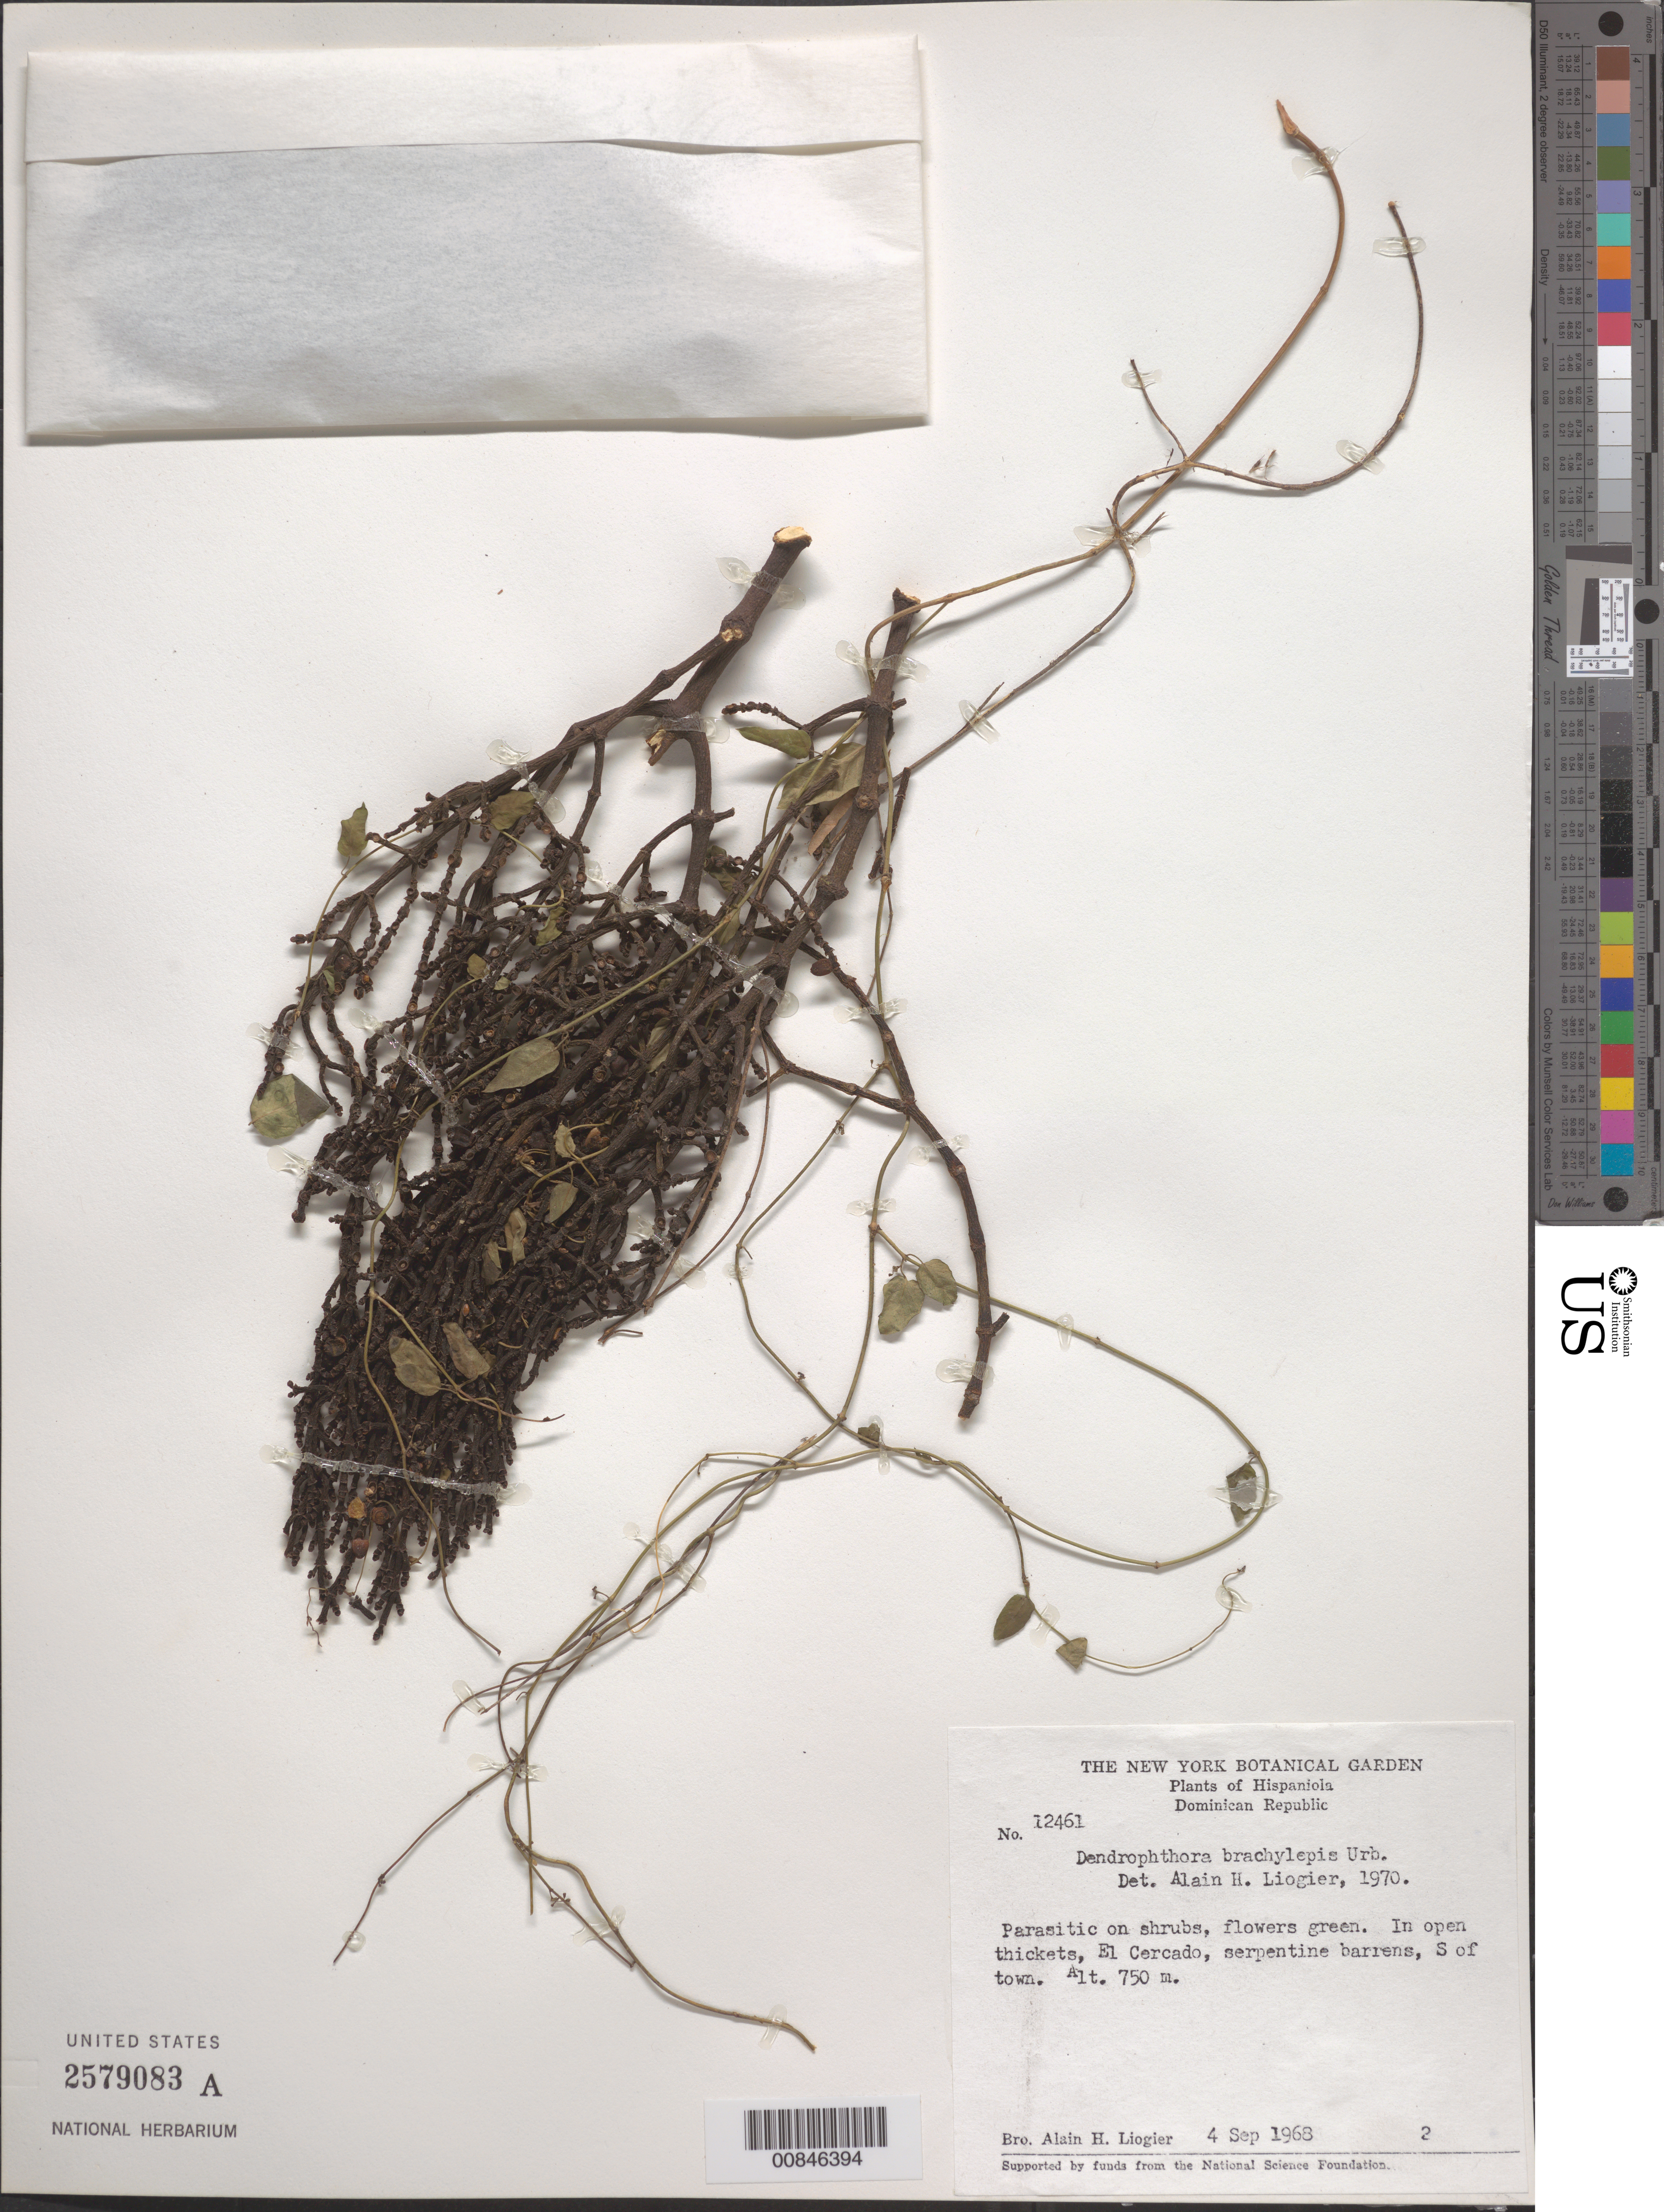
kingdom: Plantae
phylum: Tracheophyta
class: Magnoliopsida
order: Santalales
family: Viscaceae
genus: Dendrophthora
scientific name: Dendrophthora brachylepis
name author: Urb.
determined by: Liogier, Alain H.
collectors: A. H. Liogier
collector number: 12461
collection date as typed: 04 Sep 1968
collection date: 1968-09-04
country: Dominican Republic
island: Hispaniola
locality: El Cercado, serpentine barrens, S of town.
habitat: On shrubs. In open thickets.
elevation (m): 750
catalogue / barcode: US 2579083A